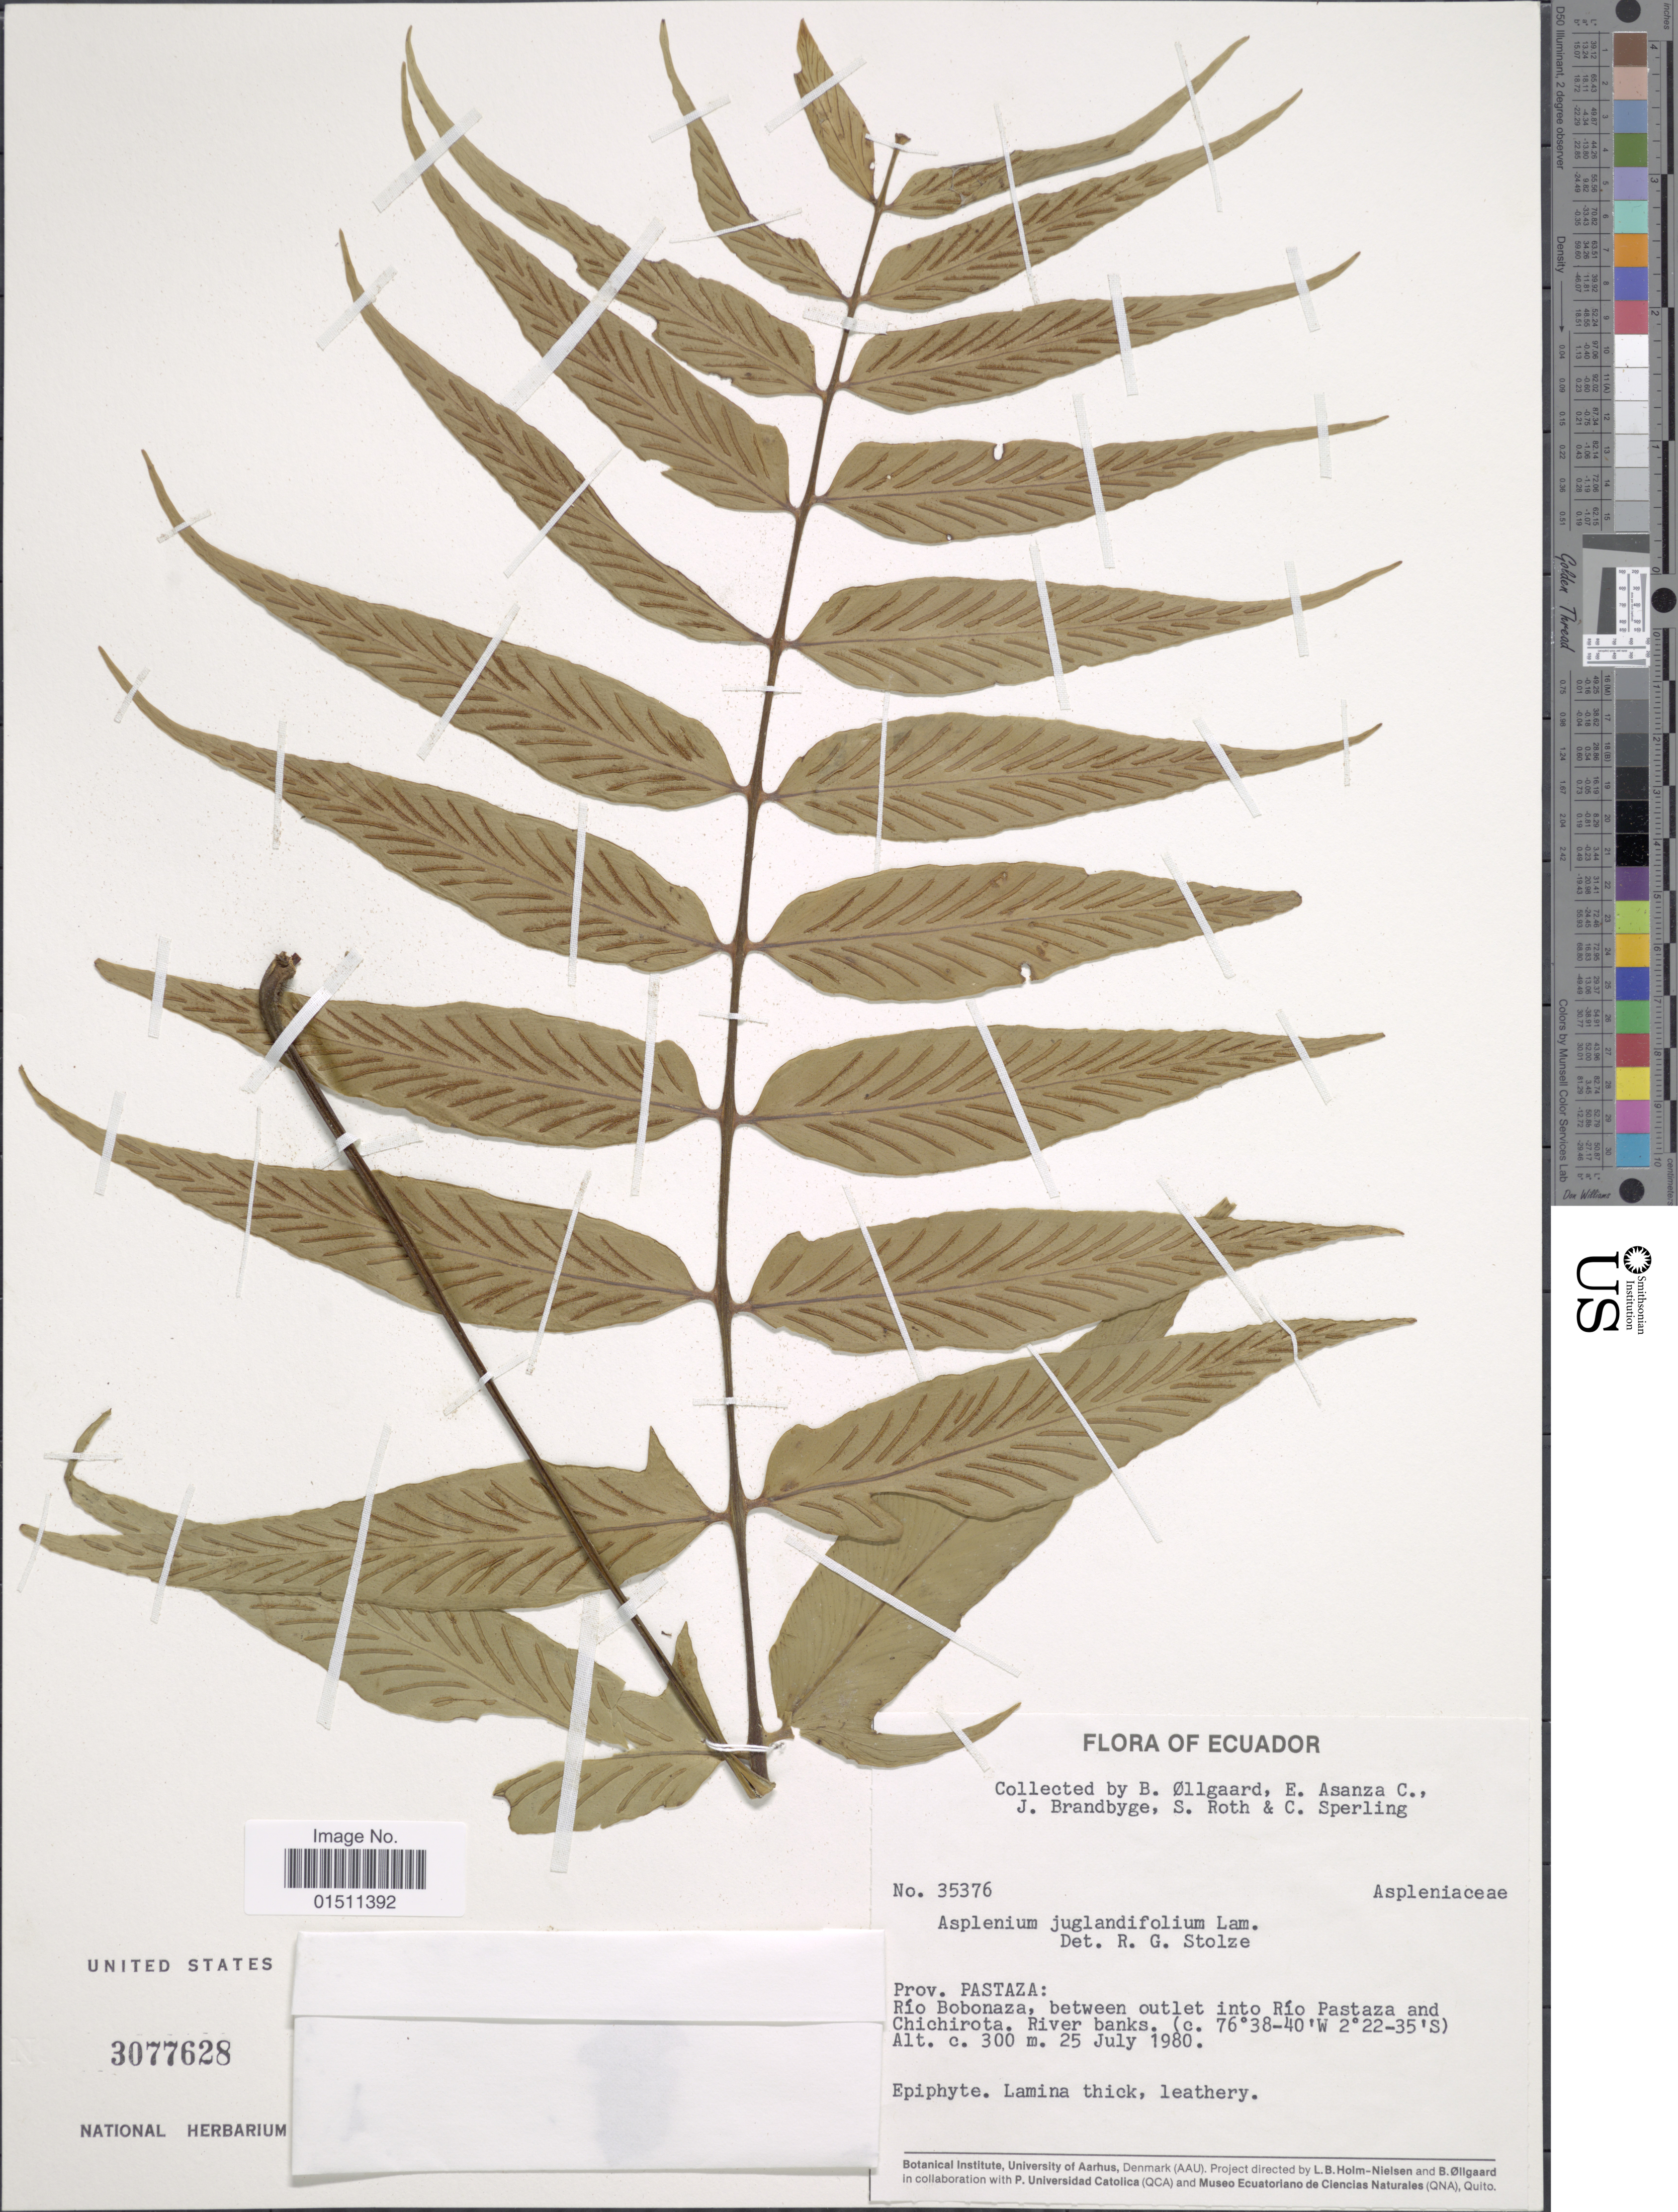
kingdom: Plantae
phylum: Tracheophyta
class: Polypodiopsida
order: Polypodiales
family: Aspleniaceae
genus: Asplenium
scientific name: Asplenium juglandifolium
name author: Lam.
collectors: B. Øllgaard, E. Asanza C., J. Brandbyge, S. Roth & C. Sperling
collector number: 35376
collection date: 1980-07-25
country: Ecuador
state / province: Pastaza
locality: Ecuador, Río Bobonaza, between outlet into Río Pastaza and Chichirota.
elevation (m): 300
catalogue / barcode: US 3077628